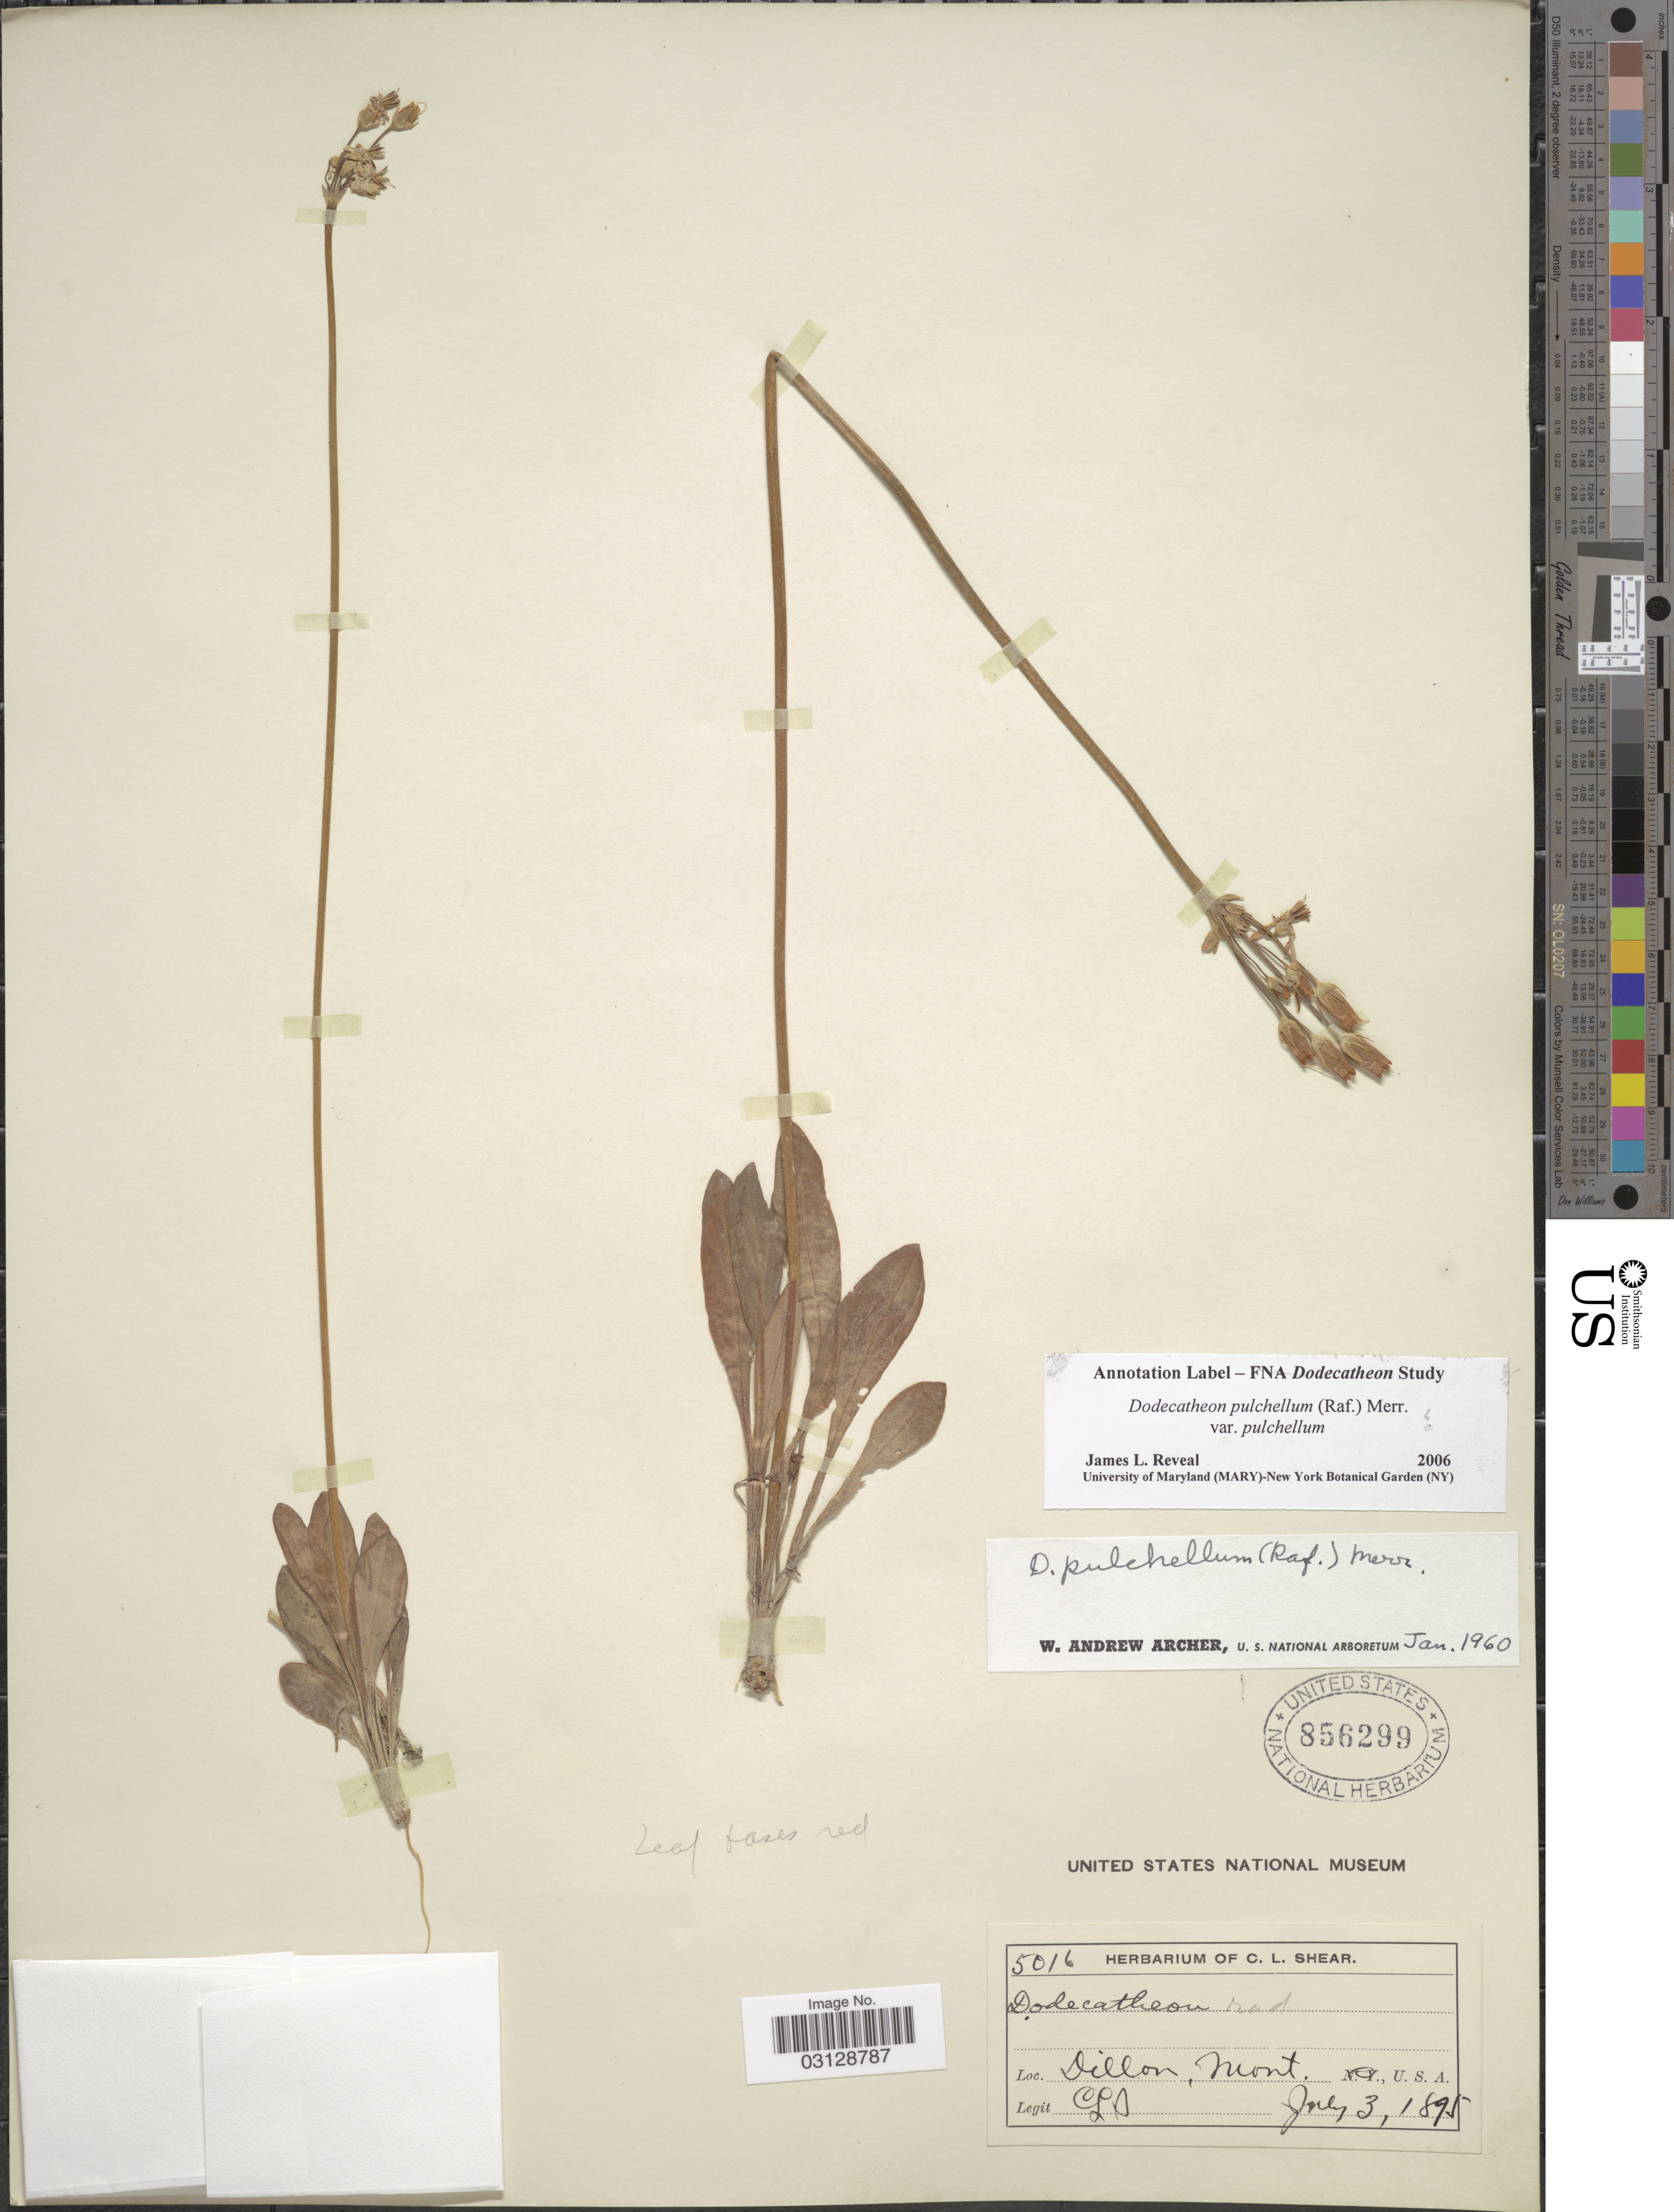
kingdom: Plantae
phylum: Tracheophyta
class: Magnoliopsida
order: Ericales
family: Primulaceae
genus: Dodecatheon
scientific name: Dodecatheon pulchellum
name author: (Raf.) Merr.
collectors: C. L. Shear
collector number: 5016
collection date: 1895-07-03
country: United States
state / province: Montana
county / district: Beaverhead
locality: Dillon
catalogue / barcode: US 856299